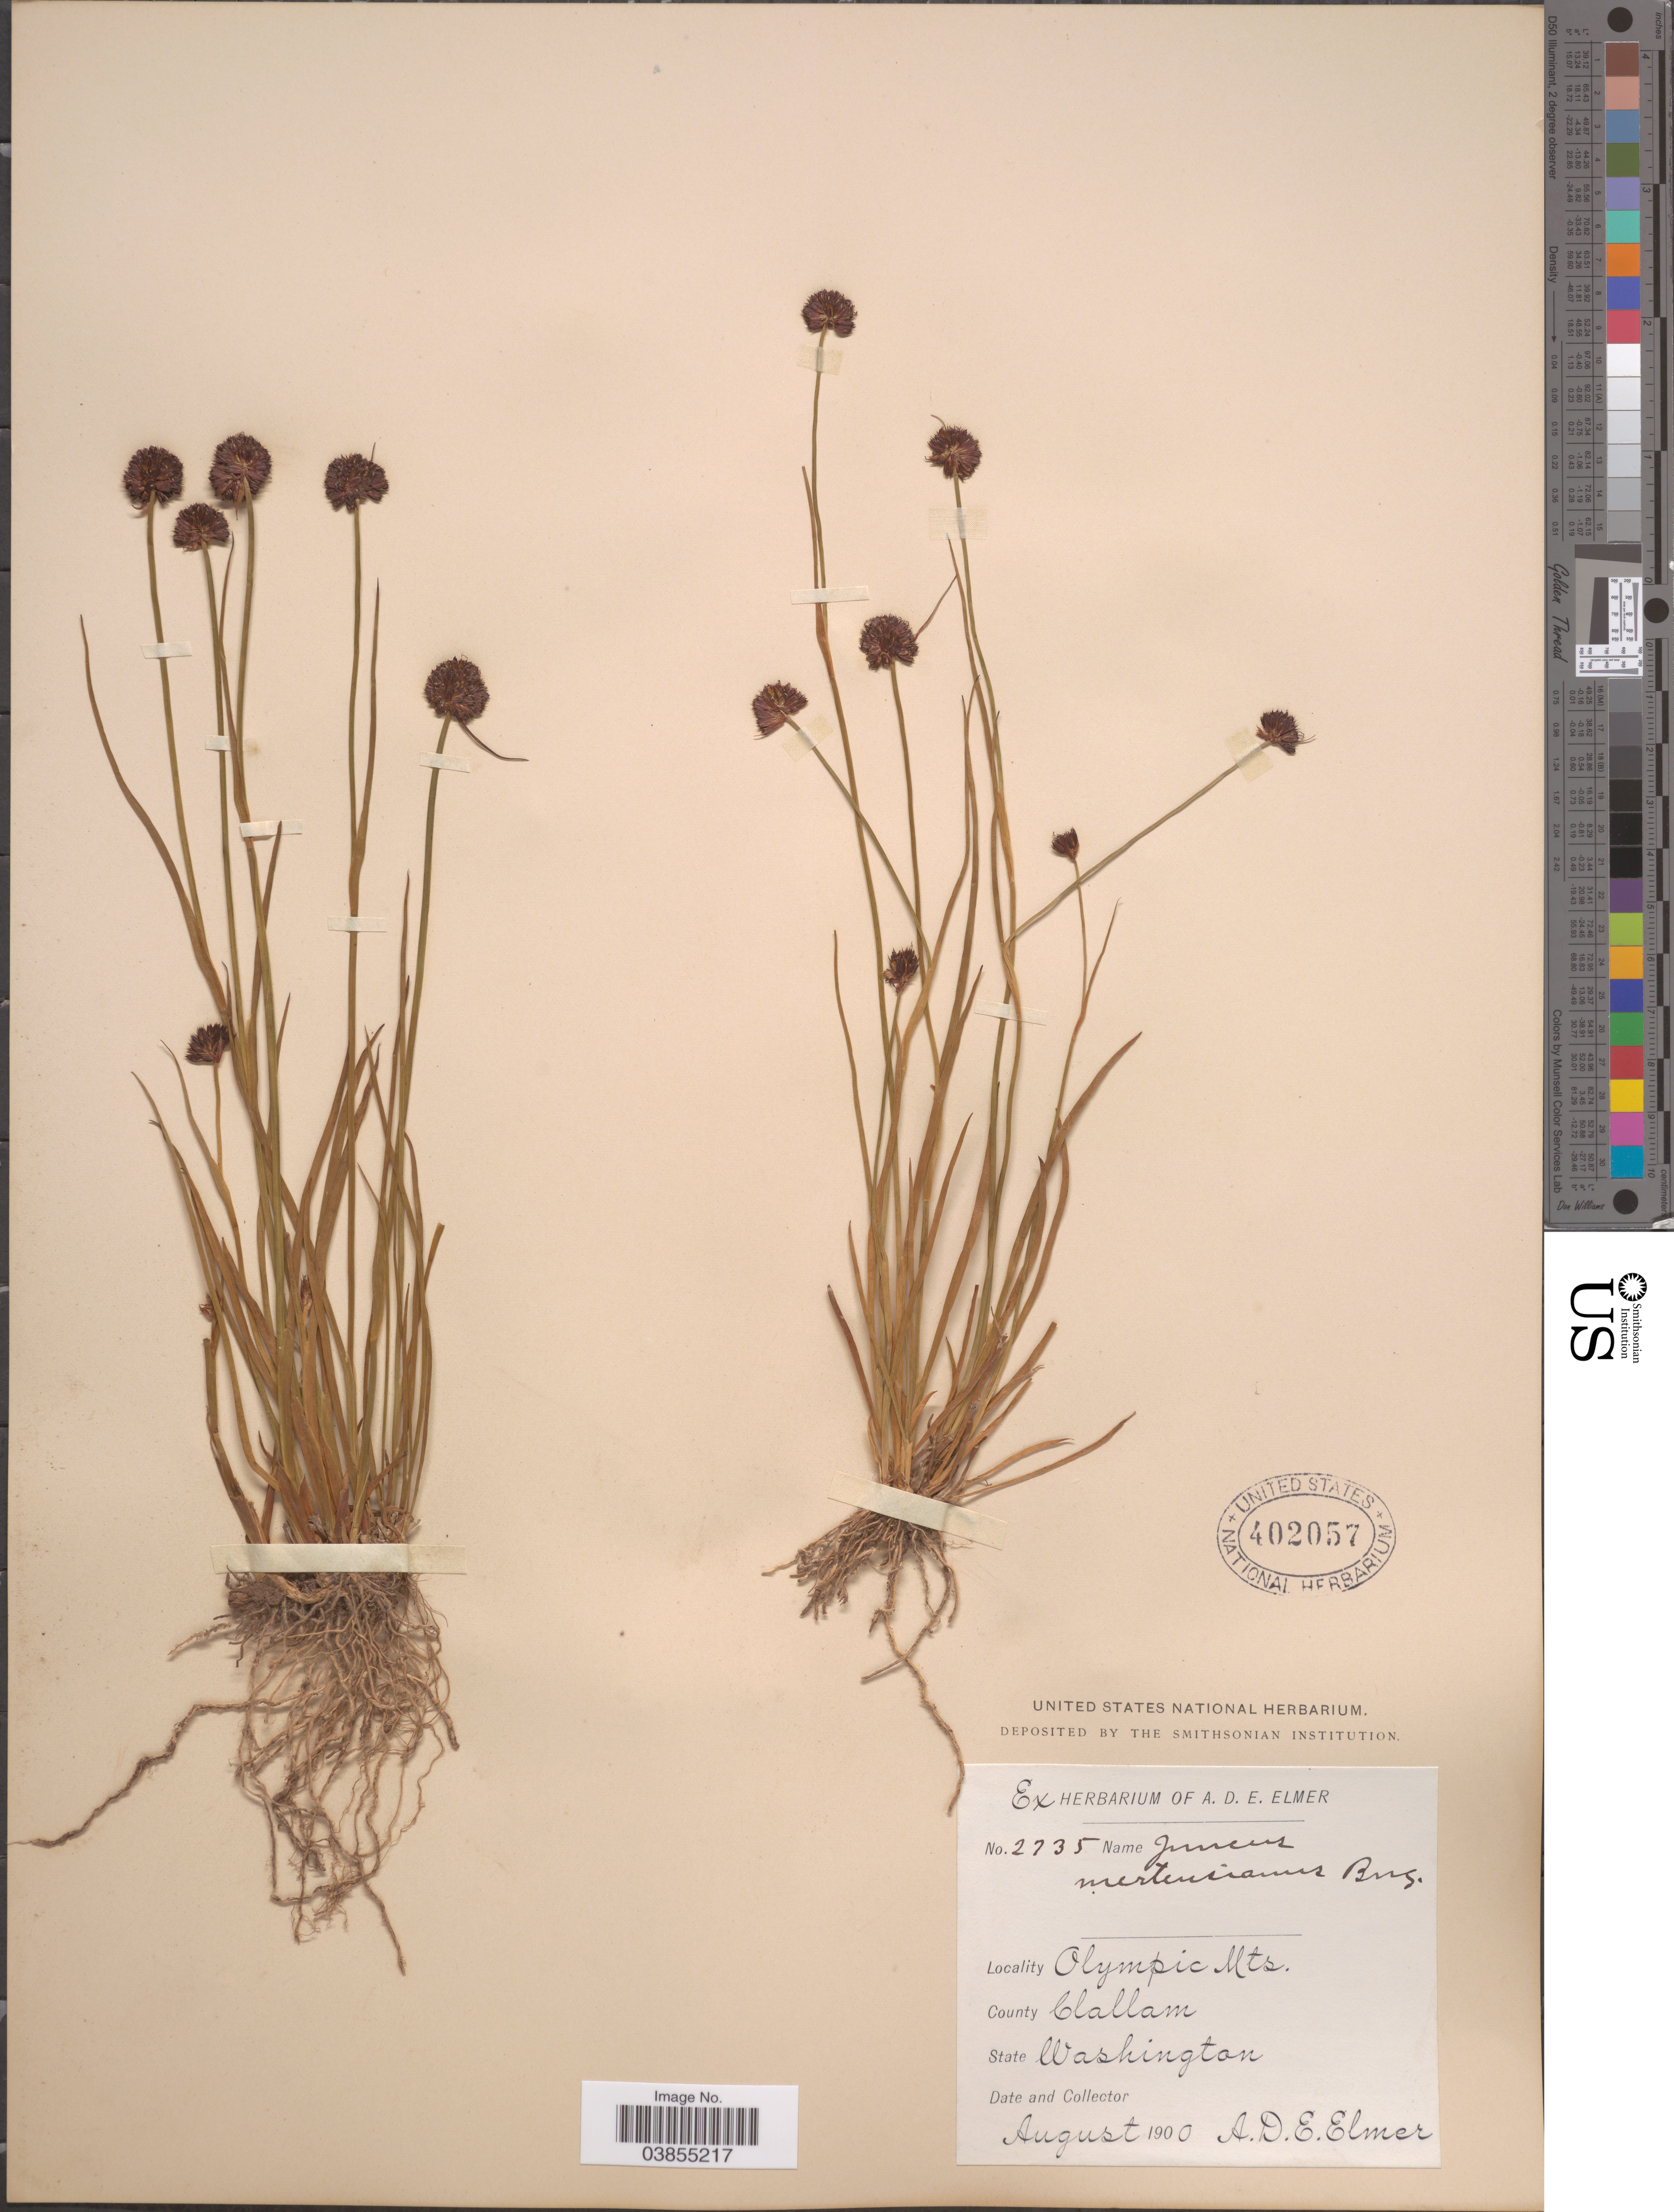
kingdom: Plantae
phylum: Tracheophyta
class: Liliopsida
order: Poales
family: Juncaceae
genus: Juncus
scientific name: Juncus mertensianus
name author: Bong.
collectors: A. D. E. Elmer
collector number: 2735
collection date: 1900-08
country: United States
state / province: Washington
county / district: Clallam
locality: Olympic Mts. County Clallam.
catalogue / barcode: US 402057